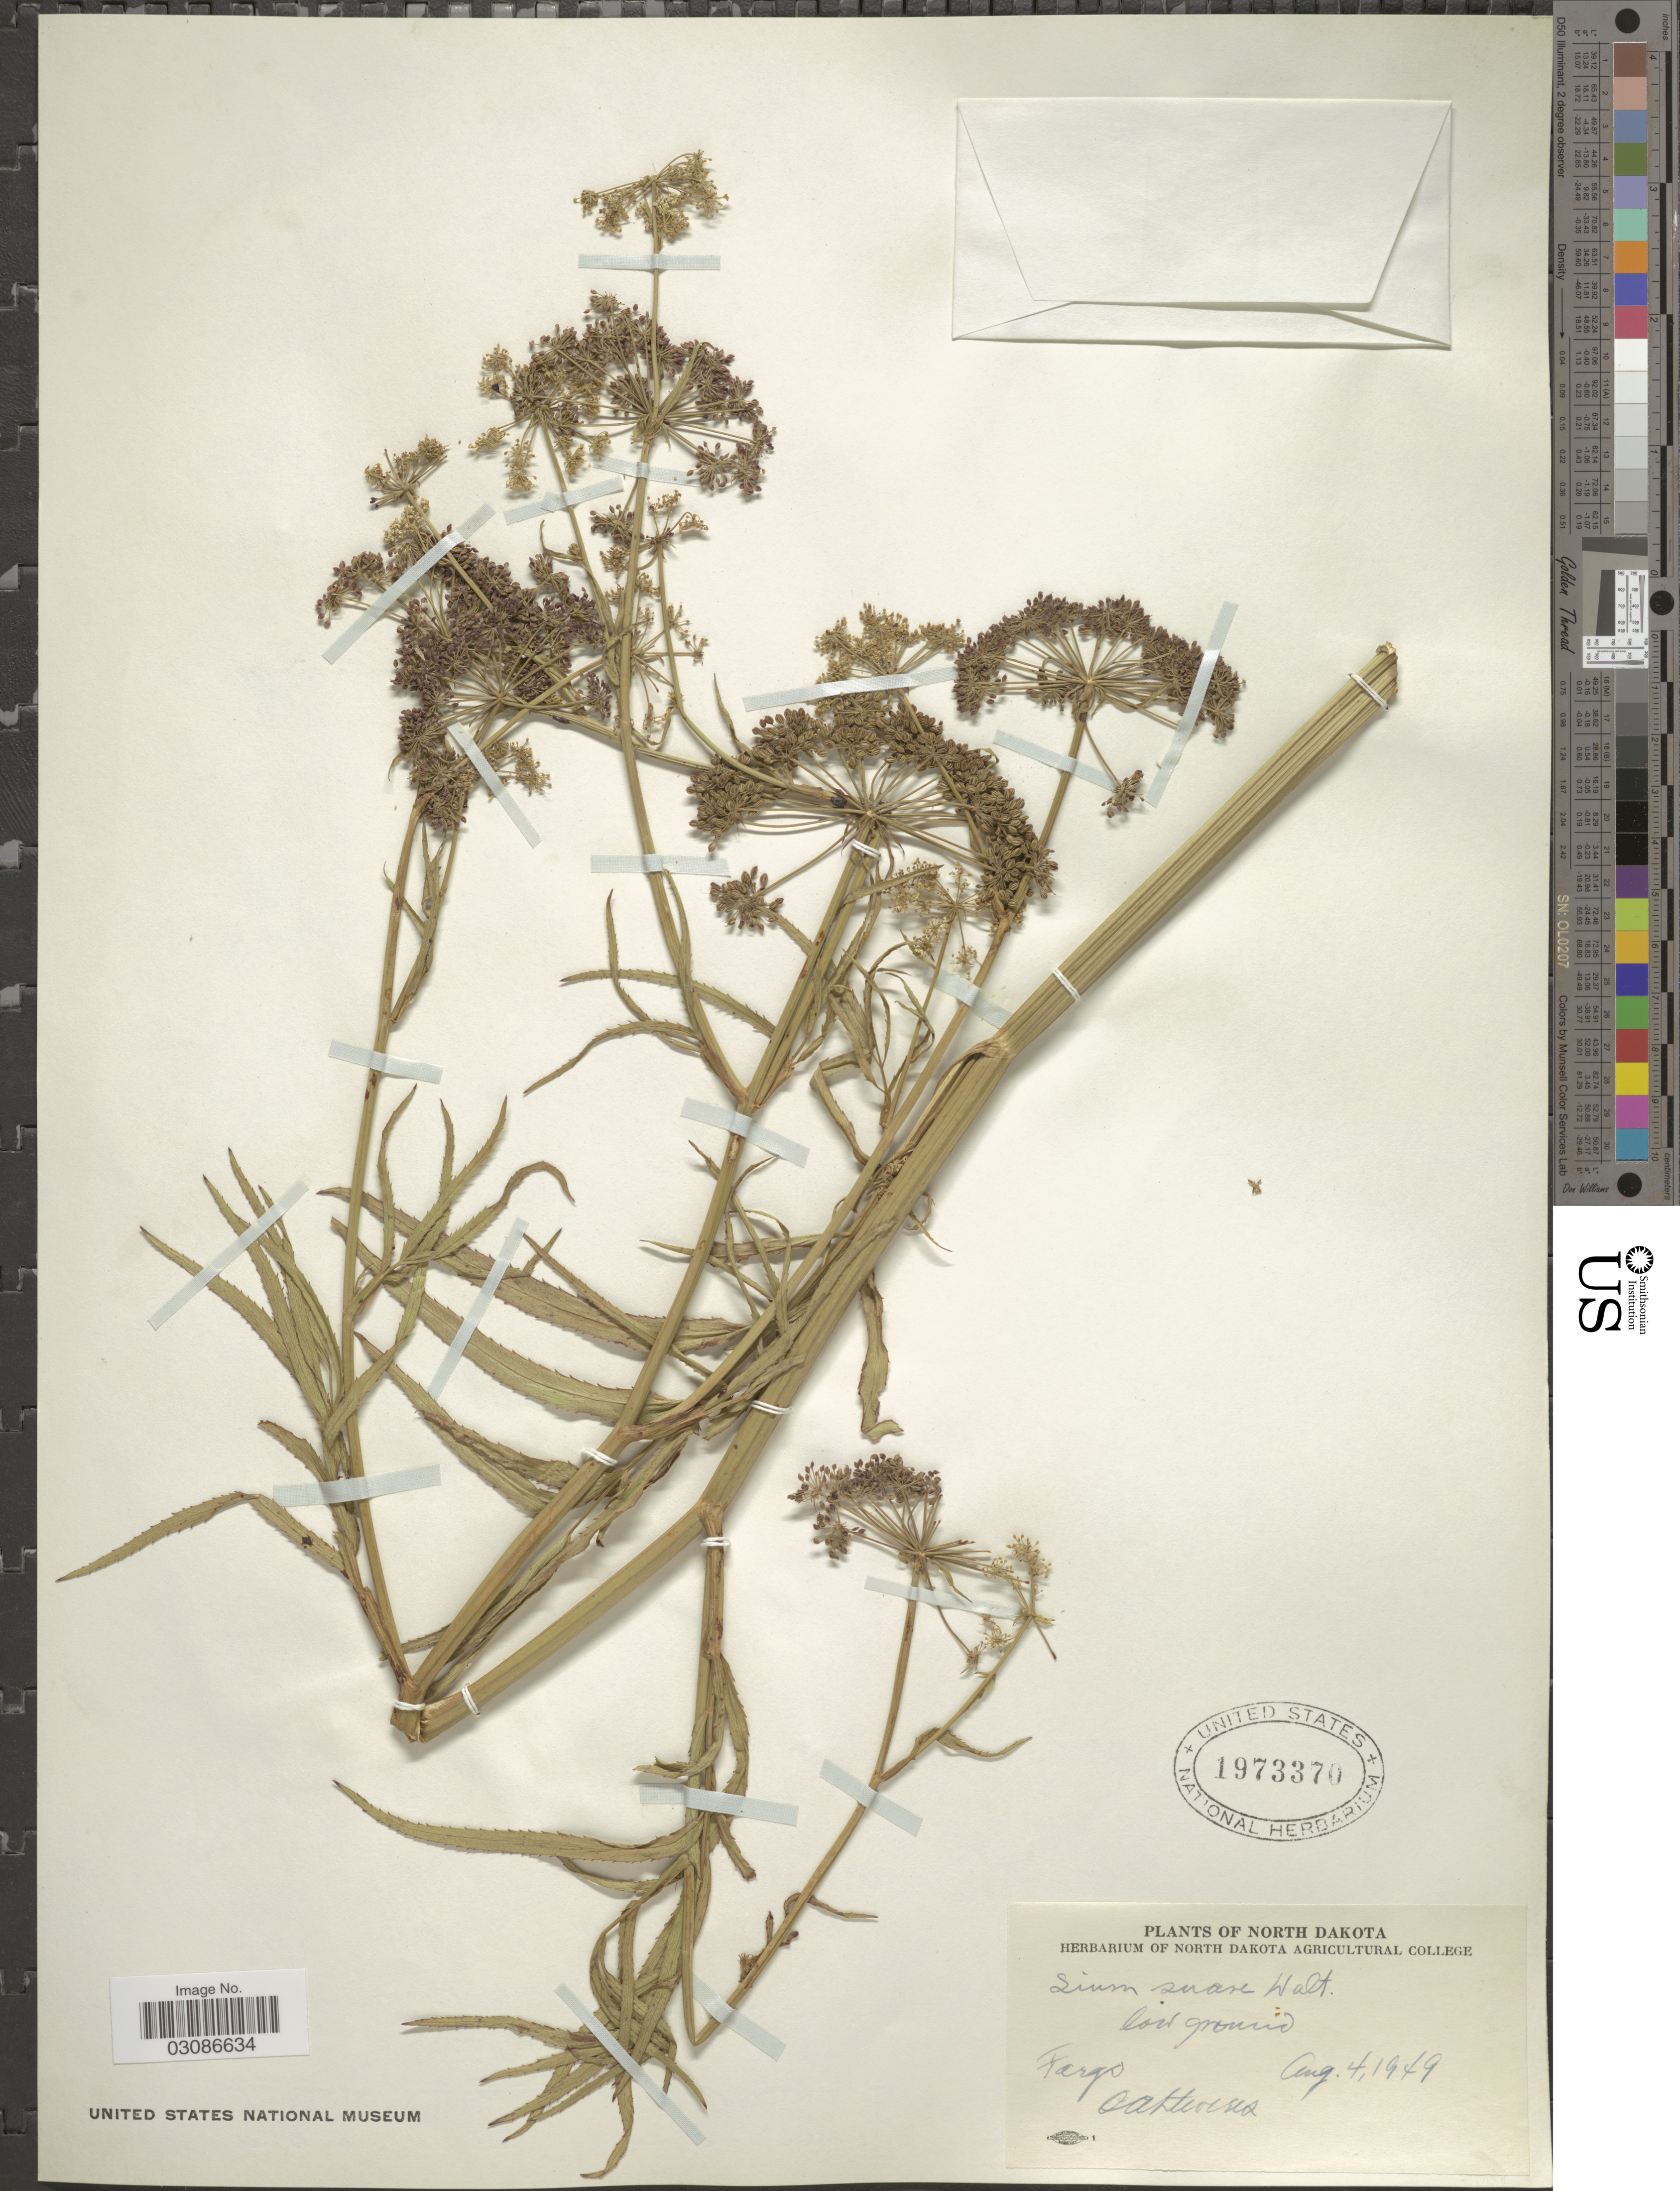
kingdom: Plantae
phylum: Tracheophyta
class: Magnoliopsida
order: Apiales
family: Apiaceae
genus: Sium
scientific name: Sium suave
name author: Walter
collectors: O. A. Stevens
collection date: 1949-08-04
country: United States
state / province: North Dakota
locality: Fargo.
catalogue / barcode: US 1973370